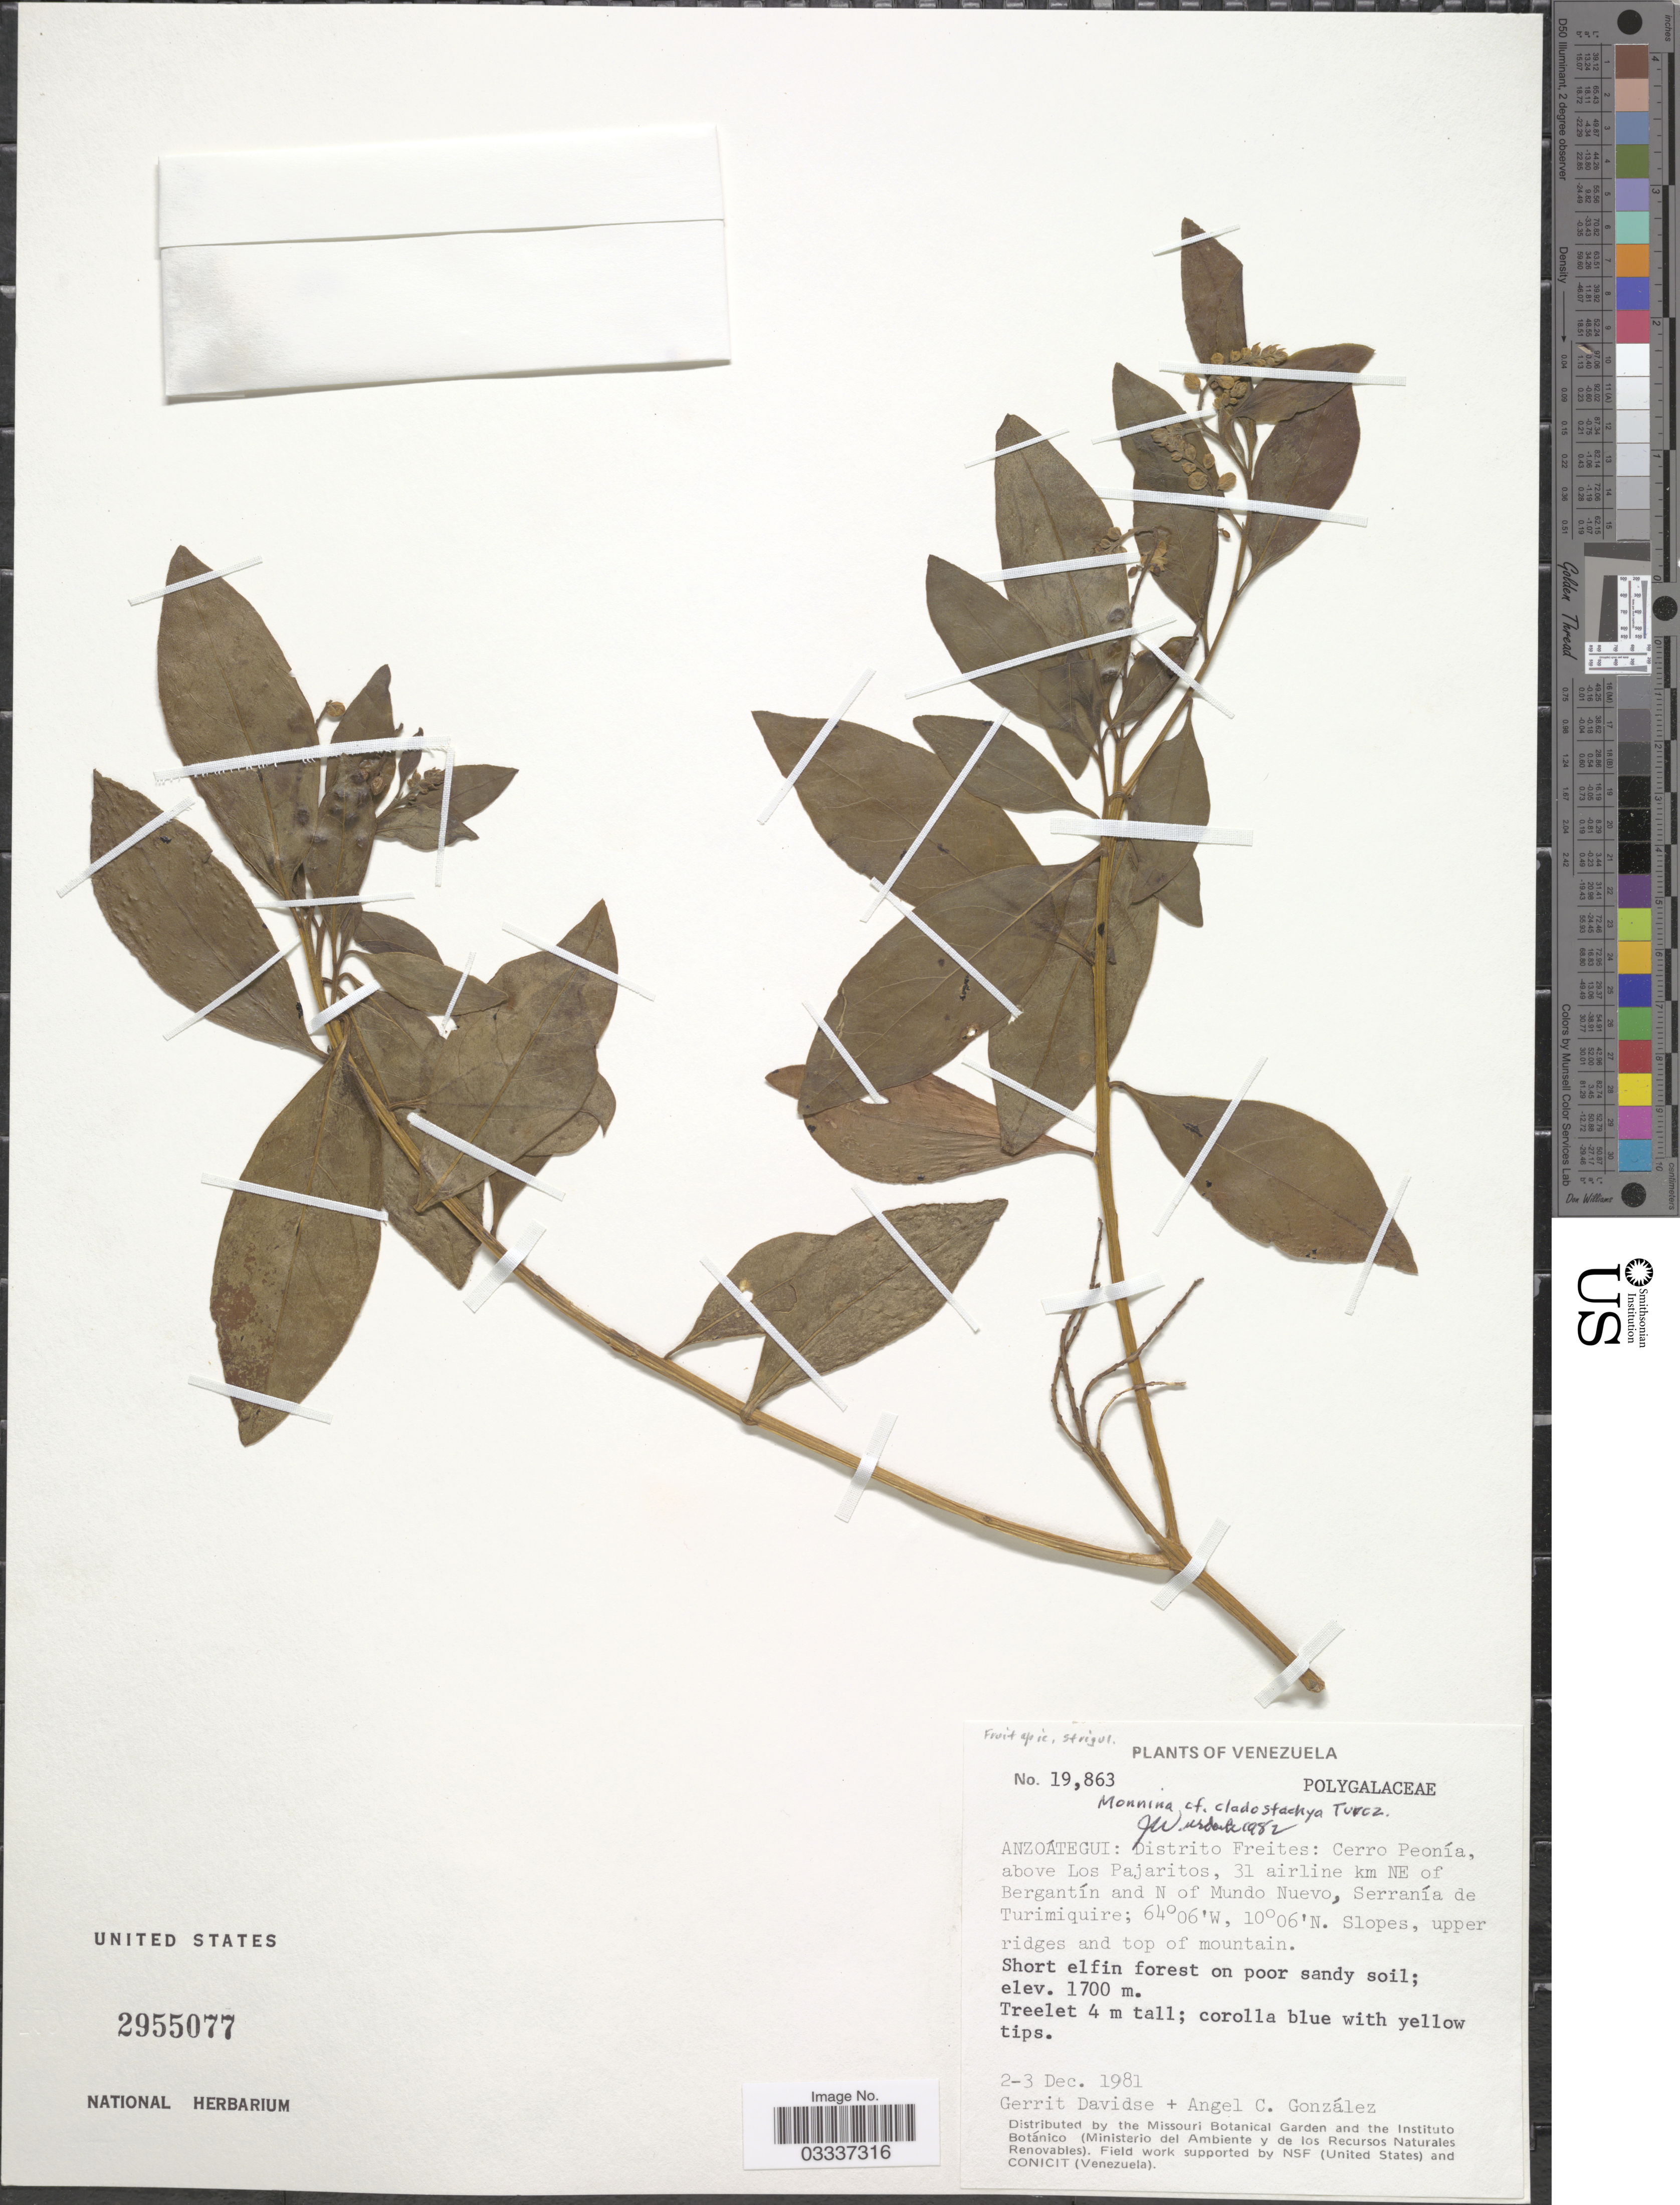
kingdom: Plantae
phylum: Tracheophyta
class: Magnoliopsida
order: Fabales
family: Polygalaceae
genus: Monnina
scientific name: Monnina cladostachya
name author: Turcz.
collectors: G. Davidse & A. C. González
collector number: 19863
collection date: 1981-12-02/1981-12-03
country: Venezuela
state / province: Anzoategui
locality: Distrito Freites: Cerro Peonía, above Los Pajaritos, 31 airline km NE of Bergantín and N of Mundo Nuevo, Serranía de Turimiquire.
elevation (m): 1700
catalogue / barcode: US 2955077